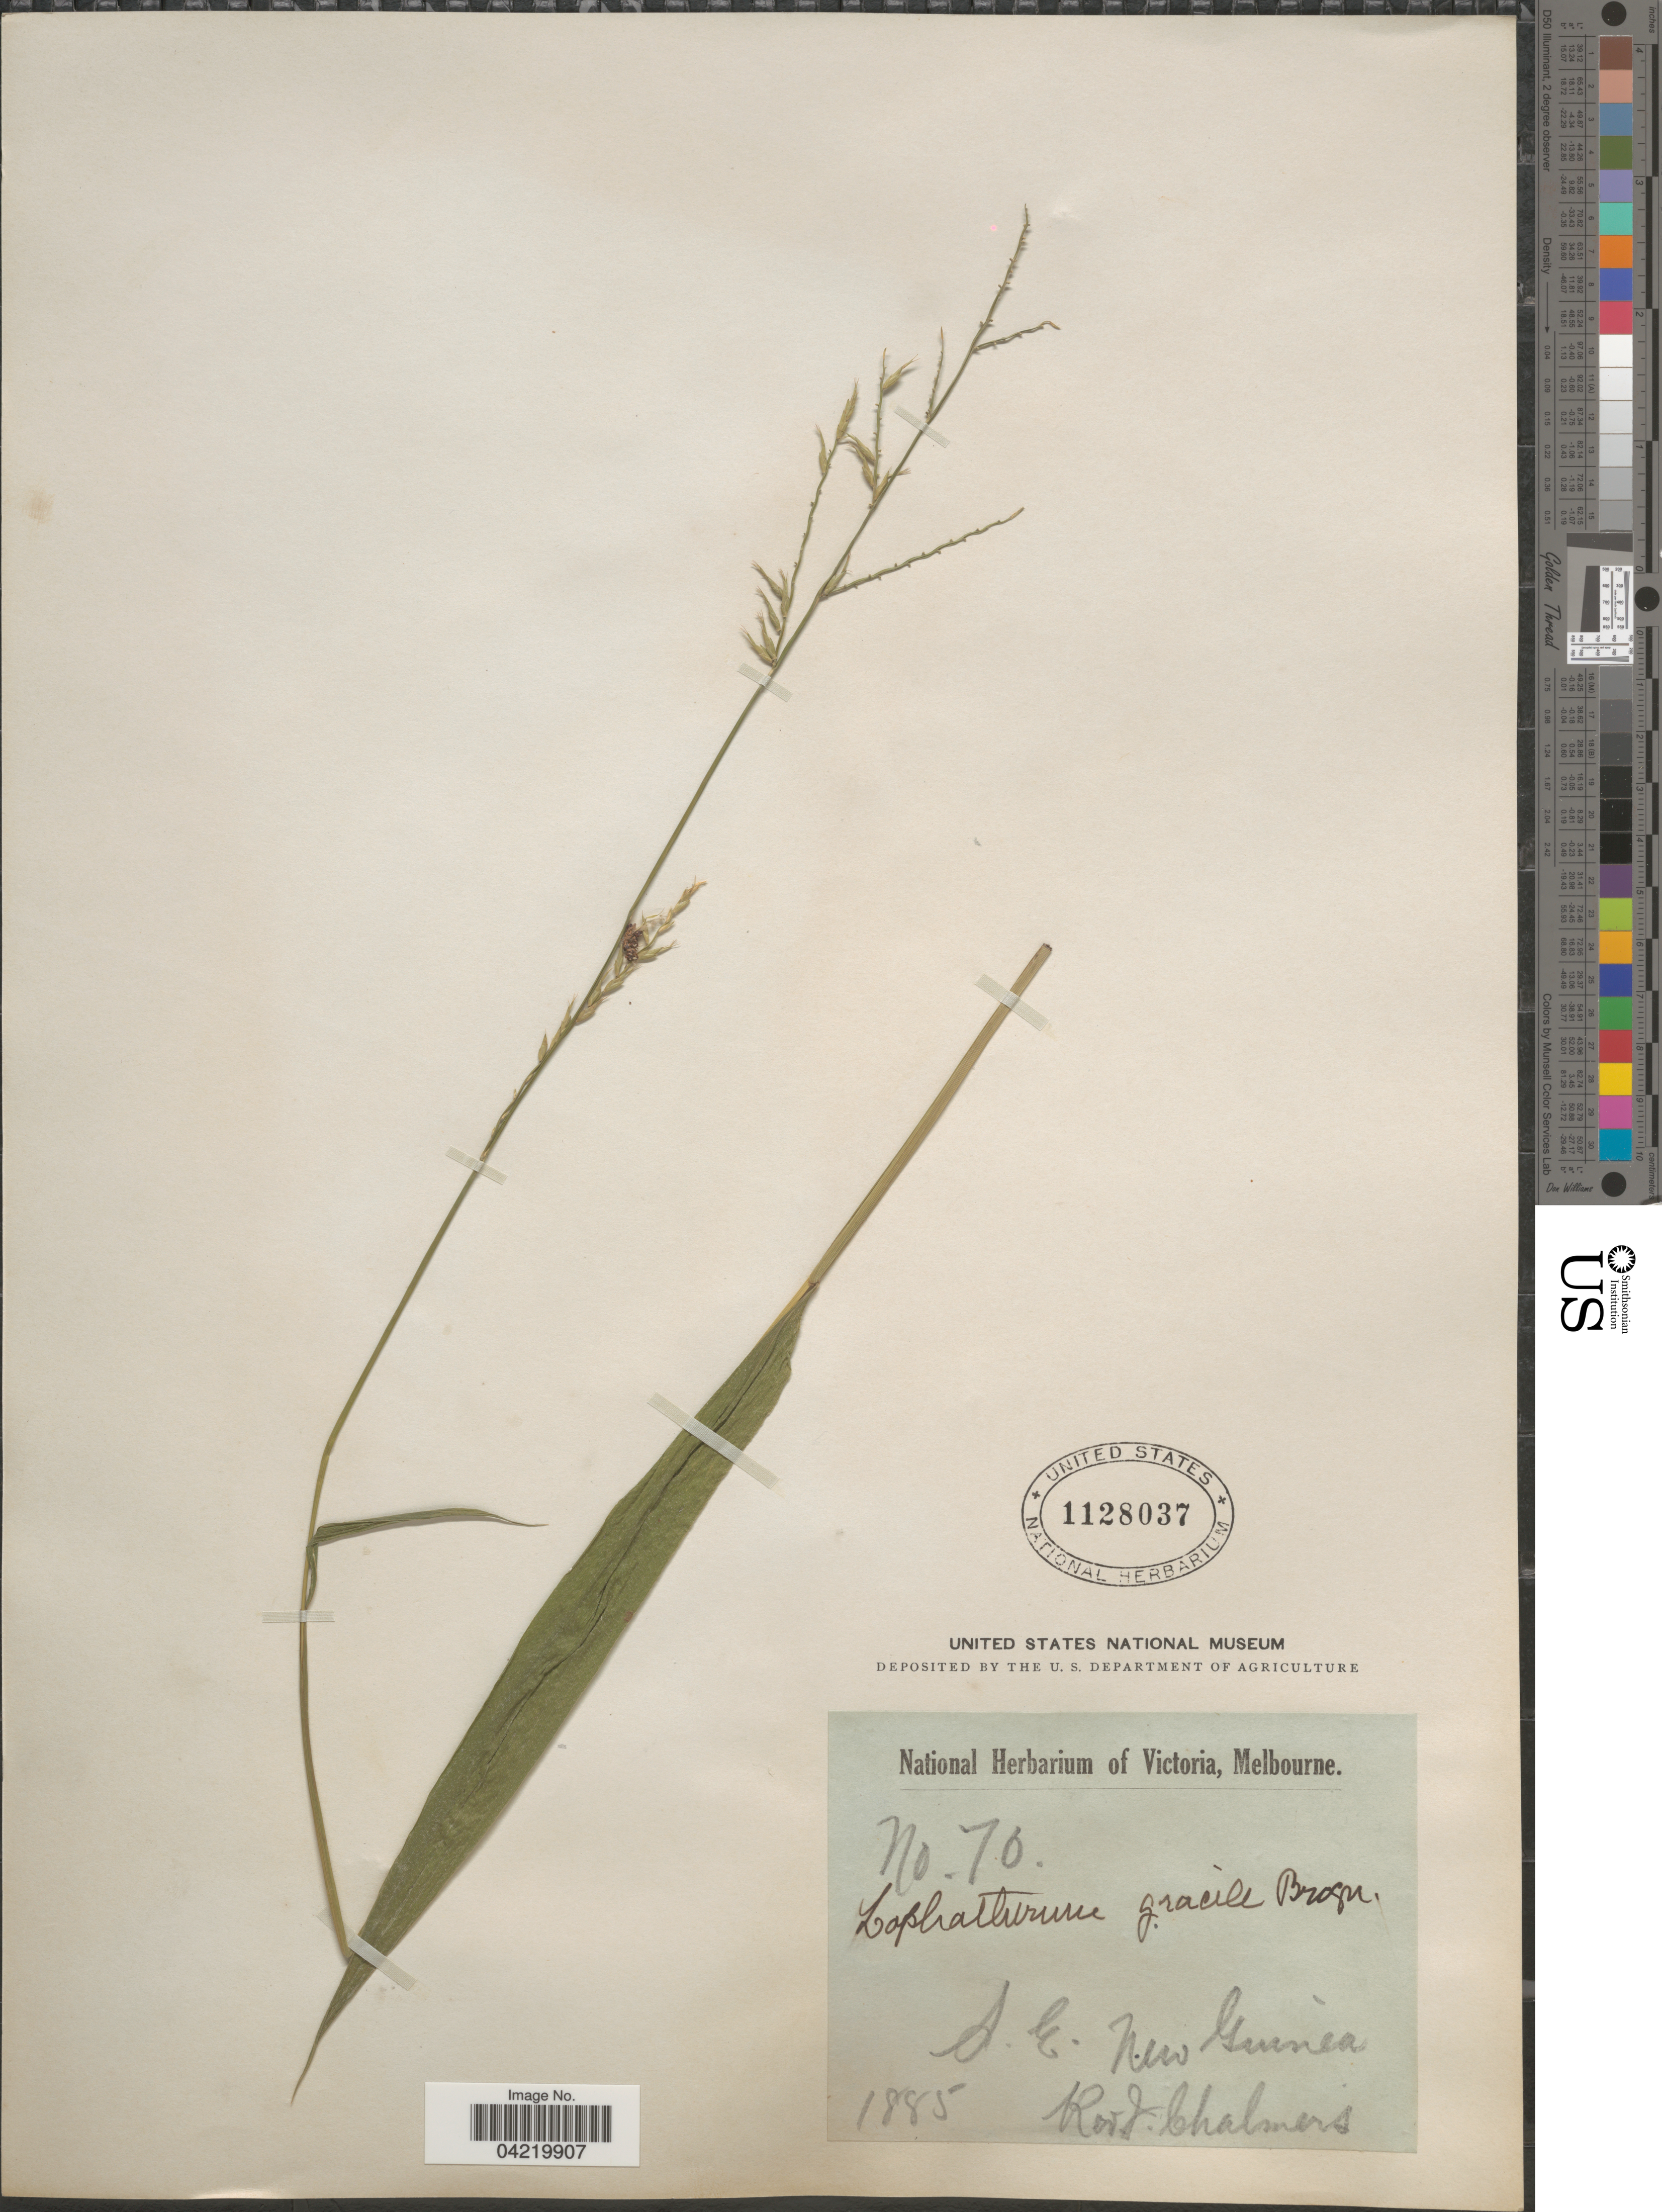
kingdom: Plantae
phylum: Tracheophyta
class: Liliopsida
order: Poales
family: Poaceae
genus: Lophatherum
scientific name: Lophatherum gracile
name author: Brongn.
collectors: R. Chalmers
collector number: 70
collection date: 1885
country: Papua New Guinea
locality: S. E. New Guinea.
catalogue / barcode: US 1128037